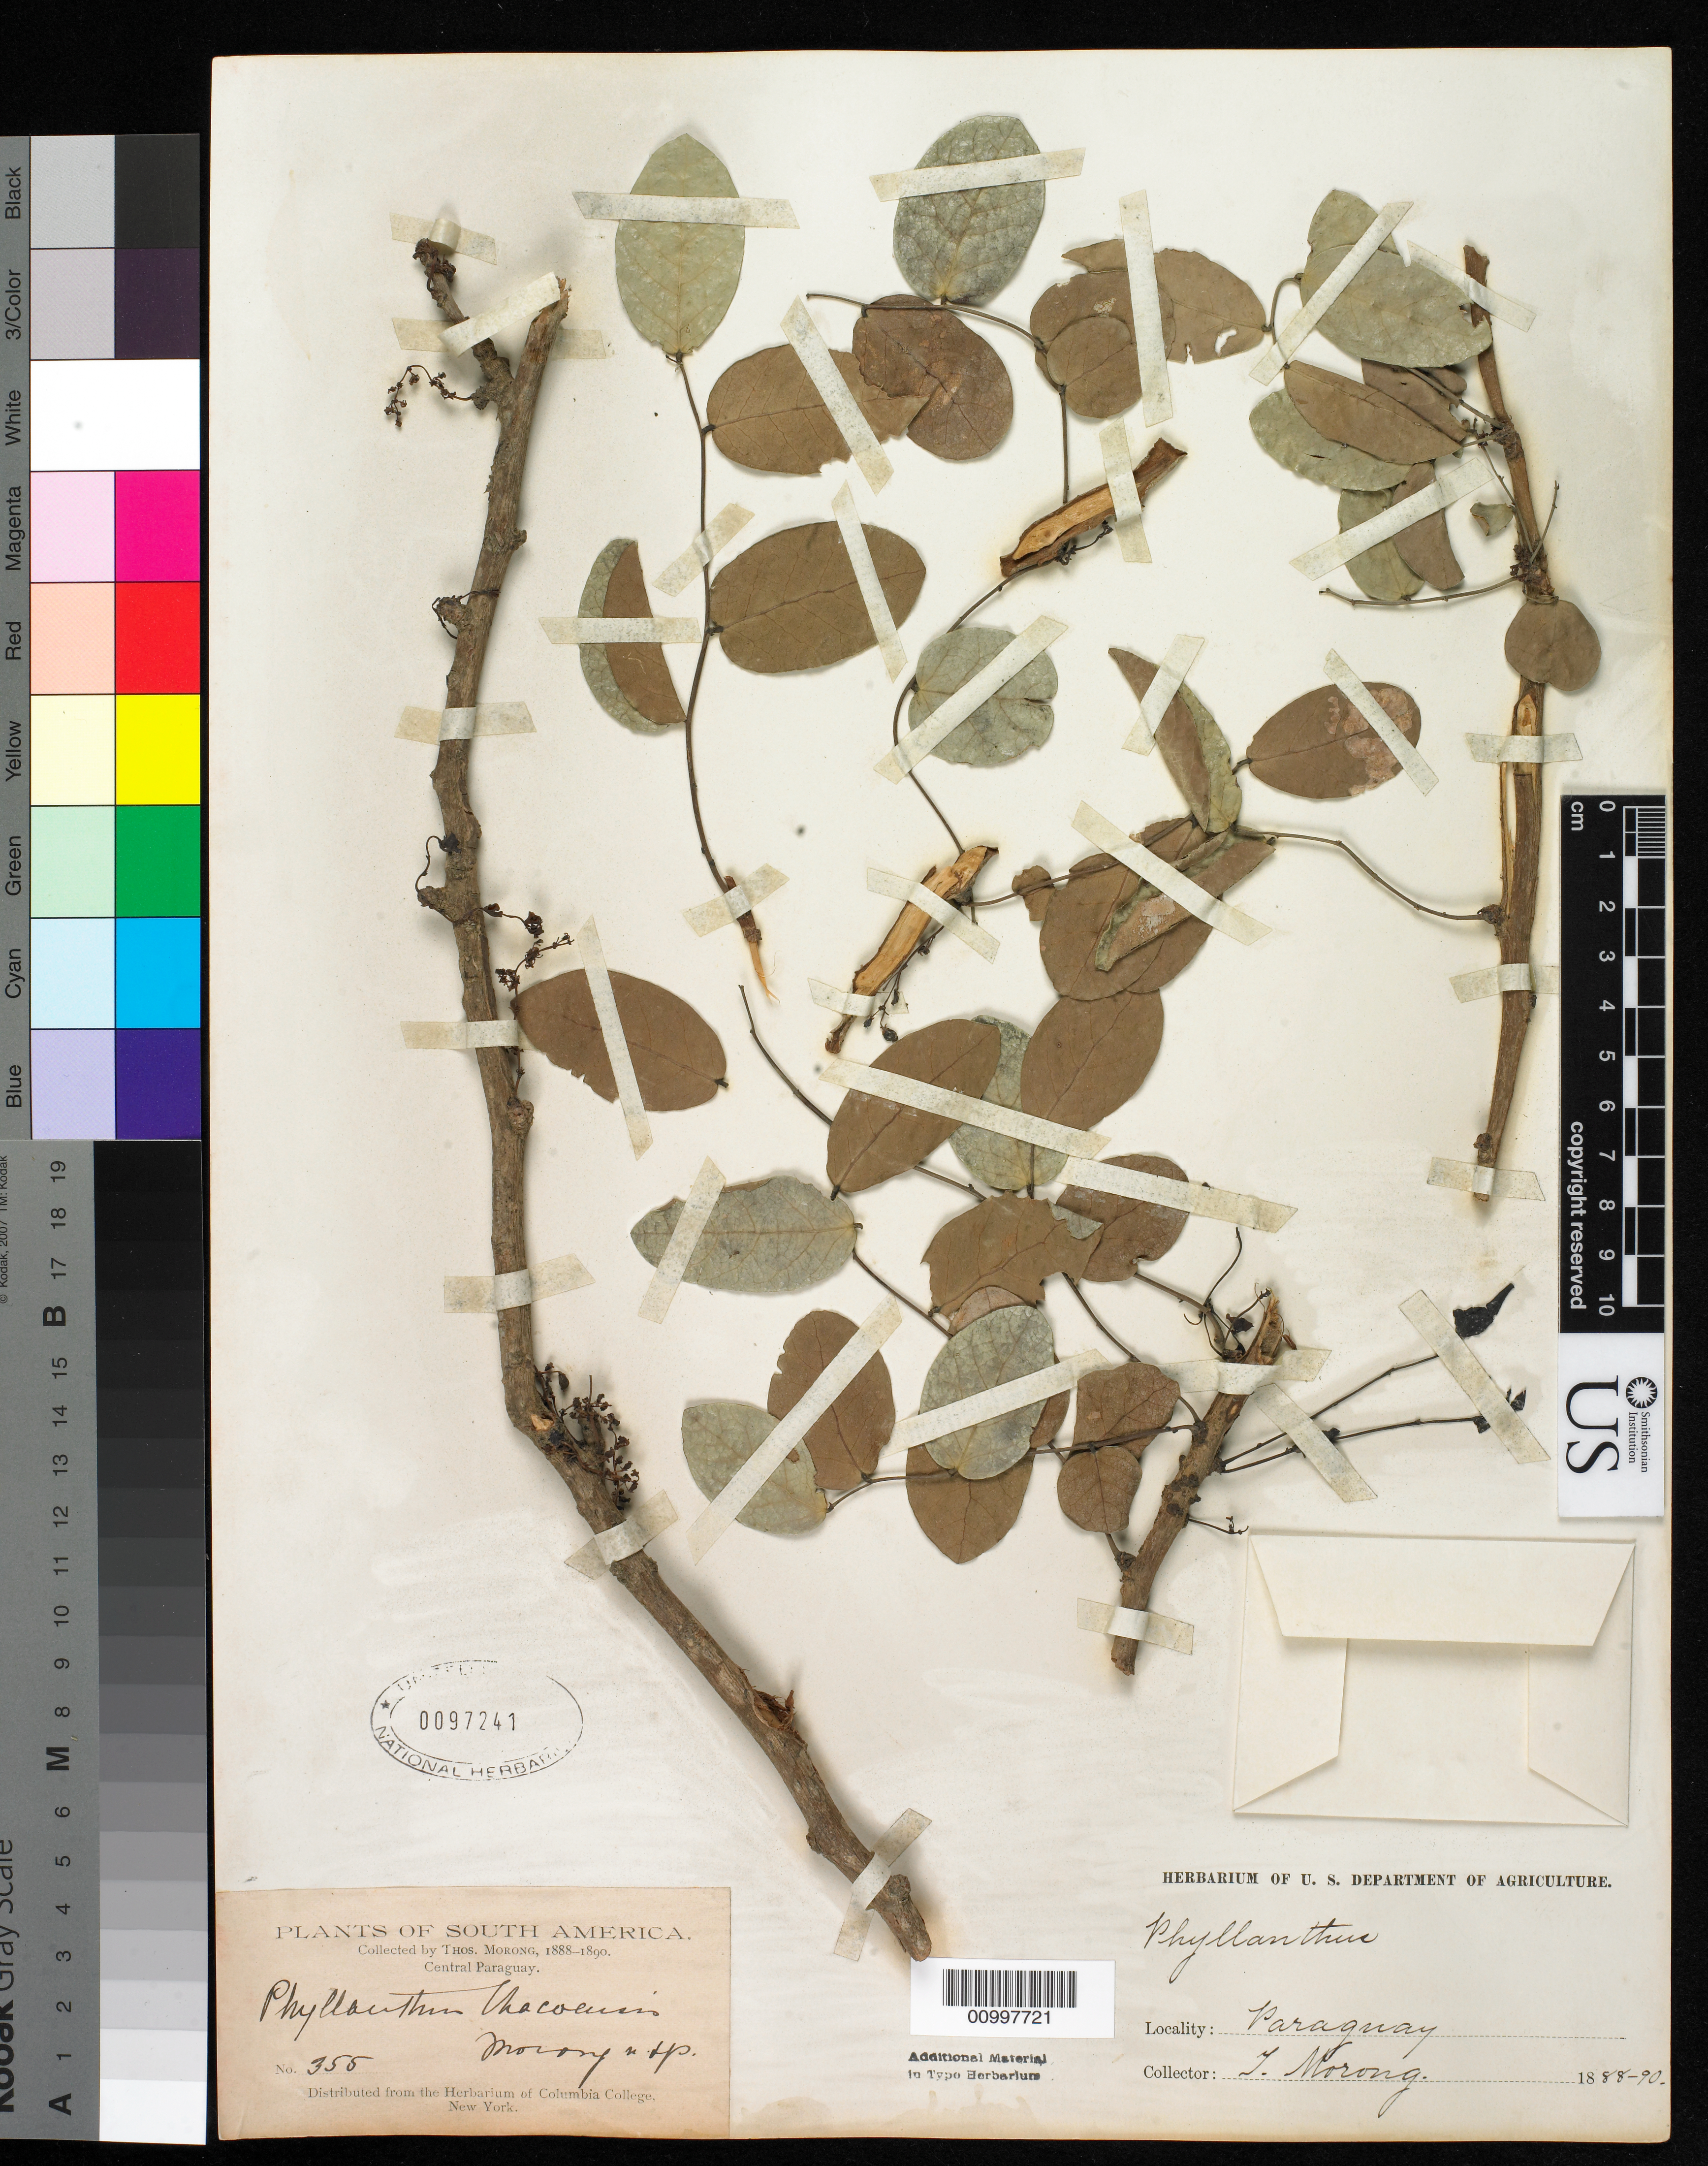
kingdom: Plantae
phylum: Tracheophyta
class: Magnoliopsida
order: Malpighiales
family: Phyllanthaceae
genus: Phyllanthus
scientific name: Phyllanthus chacoensis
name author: (Morong) Morong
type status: Type Collection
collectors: T. Morong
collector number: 355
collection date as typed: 1888 to -- --- 1890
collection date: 1888/1890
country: Paraguay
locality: Central Paraguay.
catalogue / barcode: US 97241